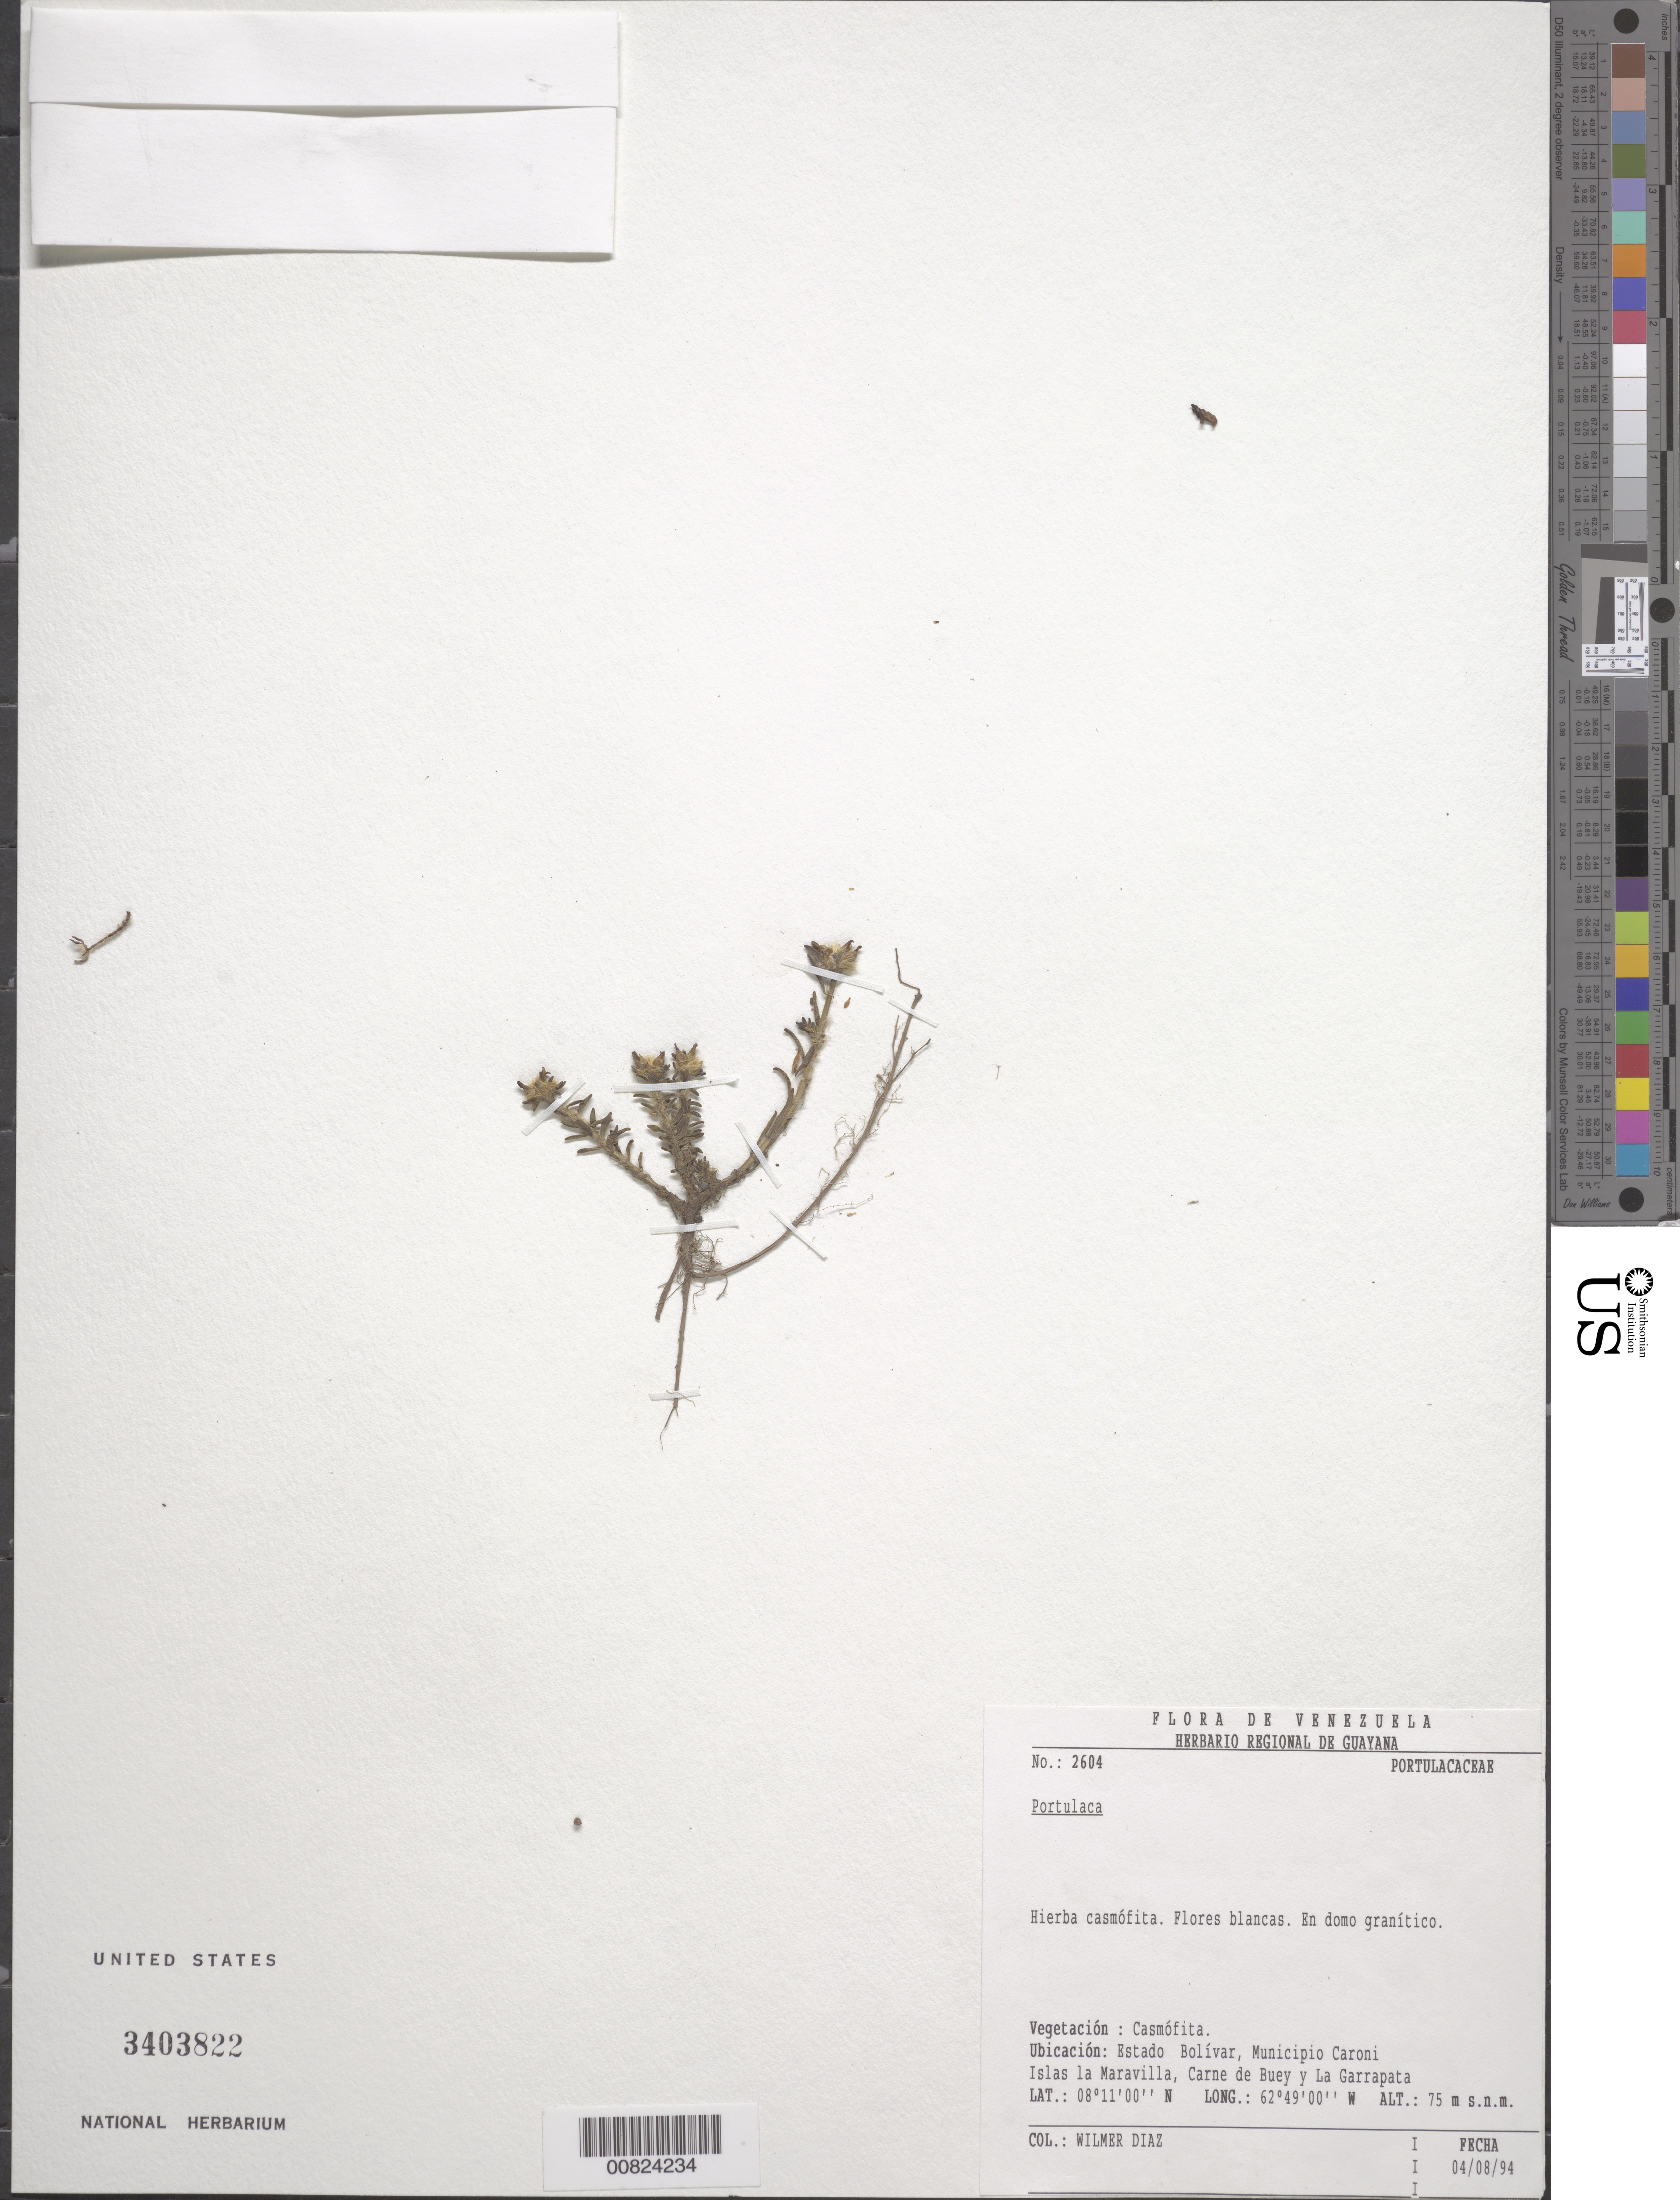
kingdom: Plantae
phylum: Tracheophyta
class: Magnoliopsida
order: Caryophyllales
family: Portulacaceae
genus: Portulaca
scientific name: Portulaca sp.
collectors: W. Díaz P.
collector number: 2604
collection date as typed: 4-Aug-94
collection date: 1994-08-04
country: Venezuela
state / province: Bolívar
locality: Mun. Caroní, Islas la Maravilla, Carne de Buey y La Garrapata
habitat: Domo granítico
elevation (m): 75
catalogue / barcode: US 3403822